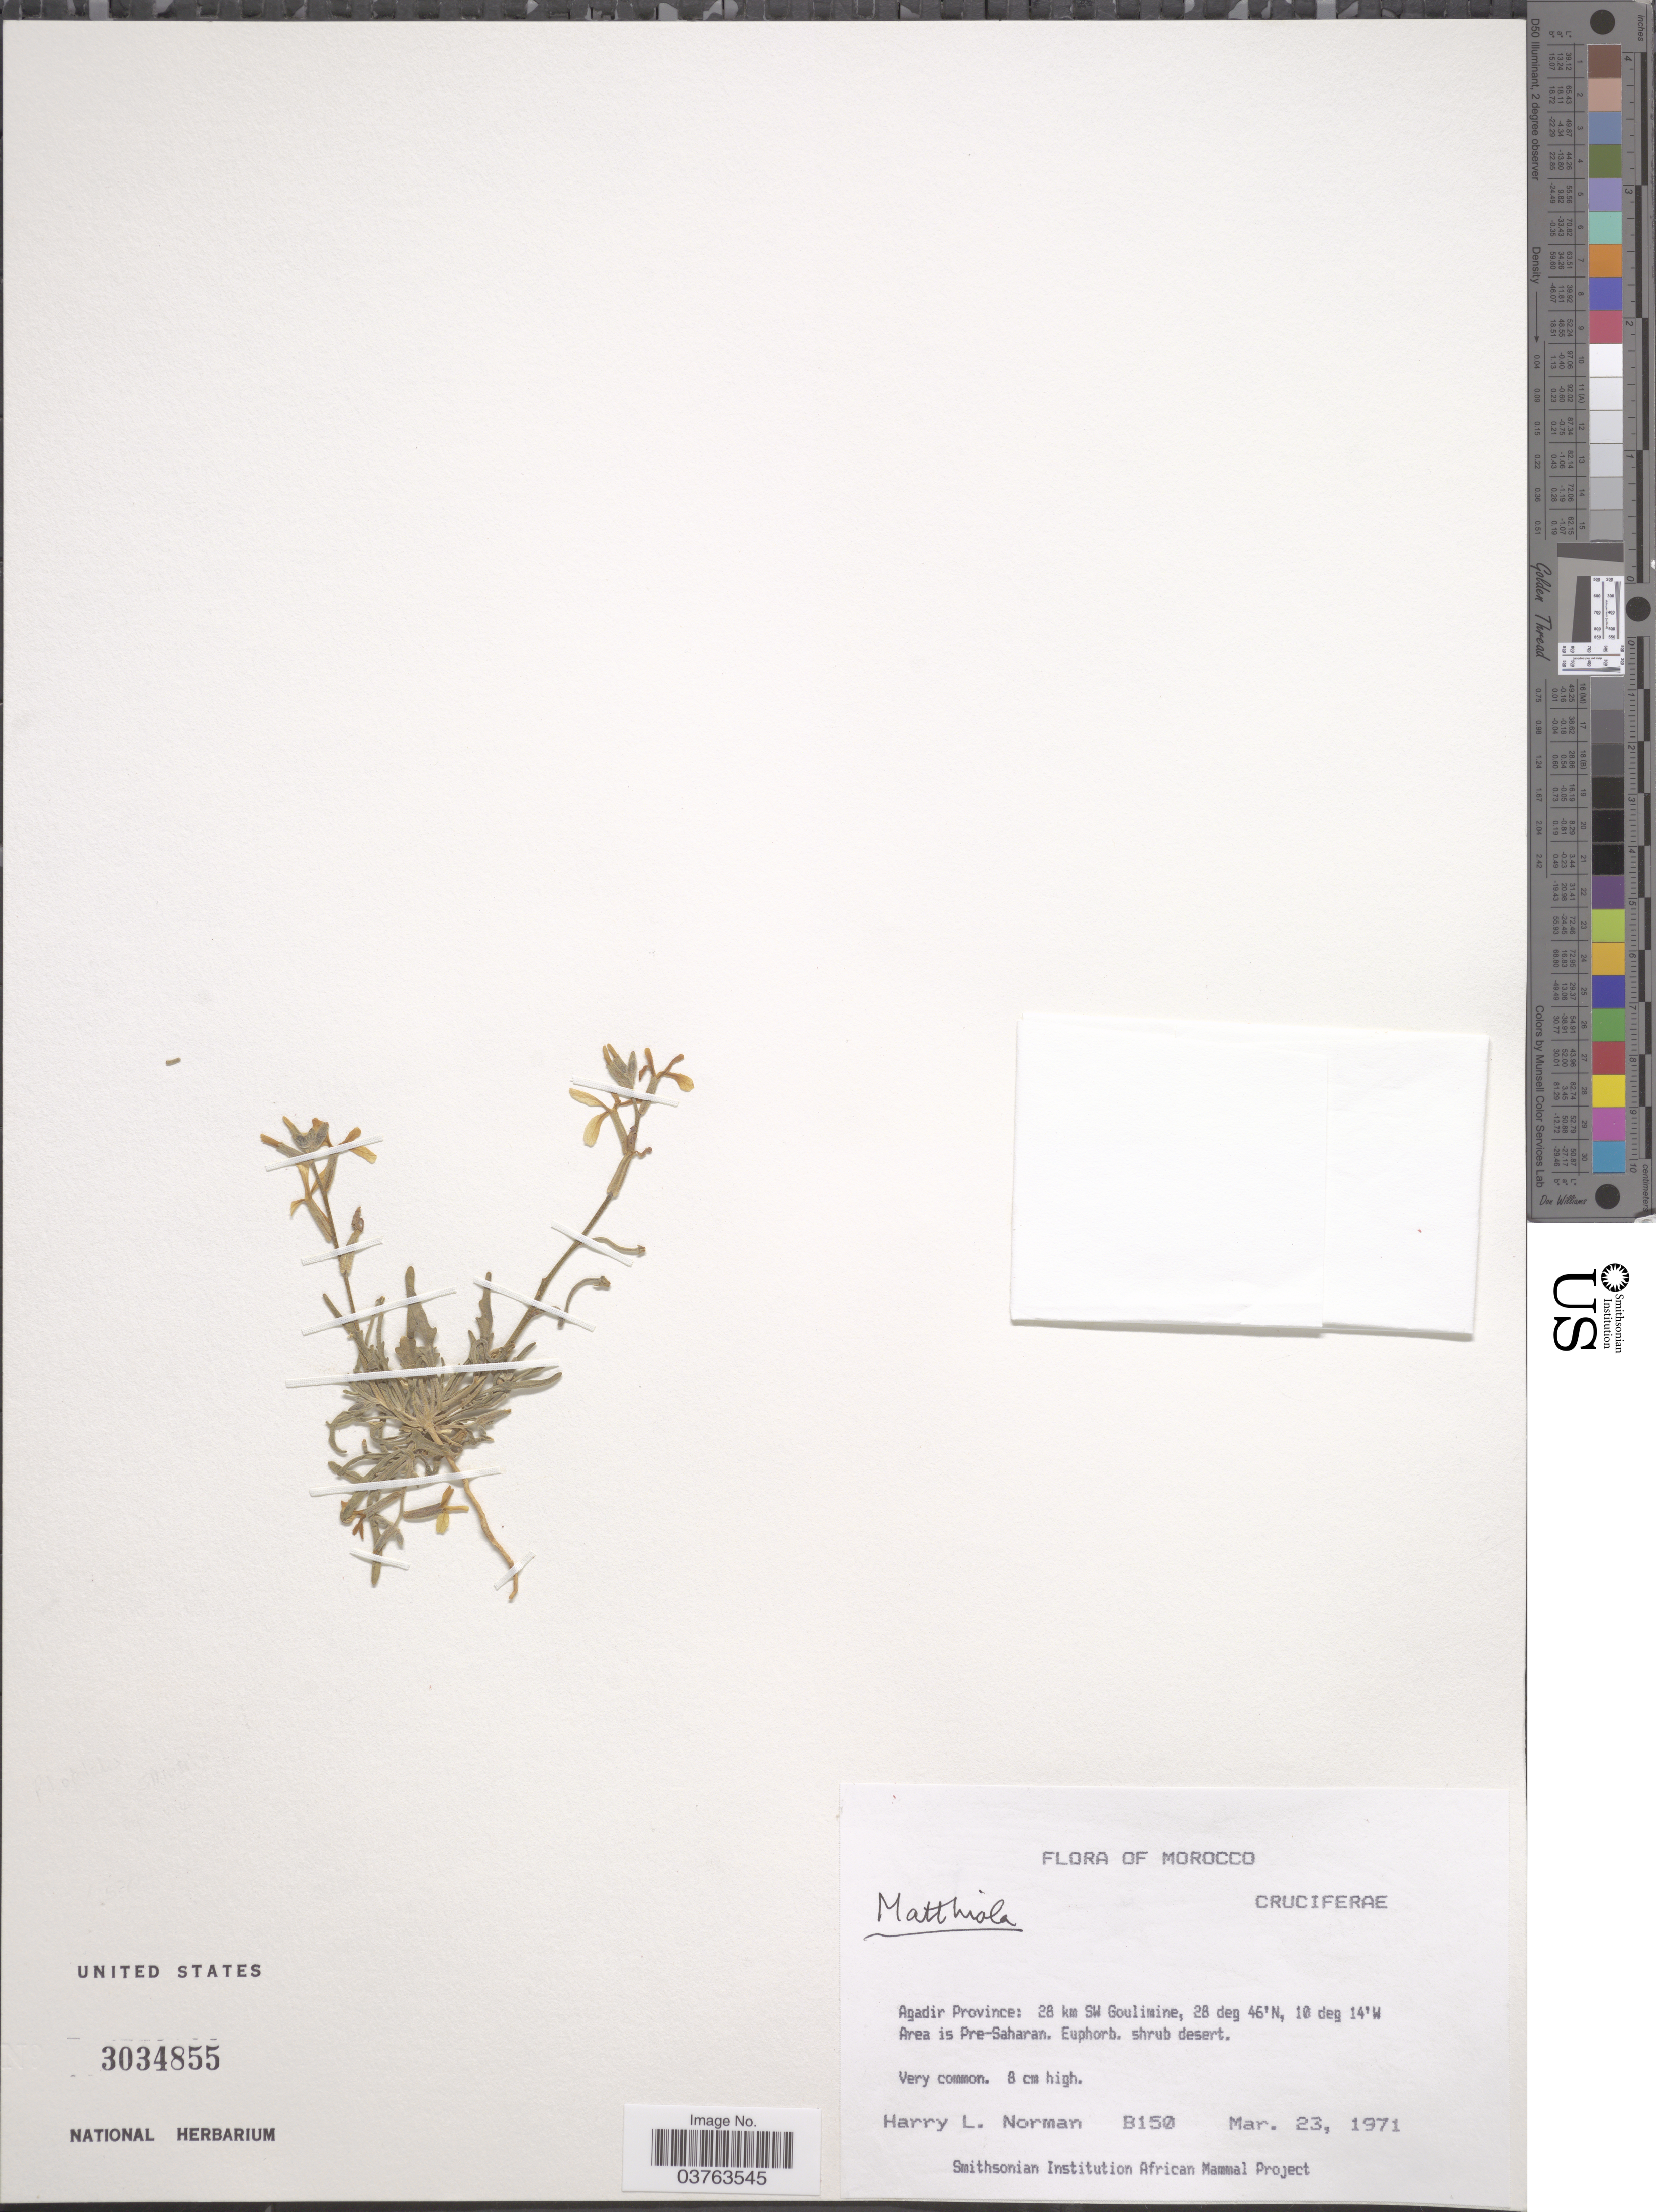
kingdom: Plantae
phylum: Tracheophyta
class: Magnoliopsida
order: Brassicales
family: Brassicaceae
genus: Matthiola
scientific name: Matthiola sp.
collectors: Norman, H.L.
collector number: B150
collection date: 1971-03-23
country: Morocco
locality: Agadir Province: 28 km SW Goulimine, Area is Pre-Saharan.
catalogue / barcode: US 3034855